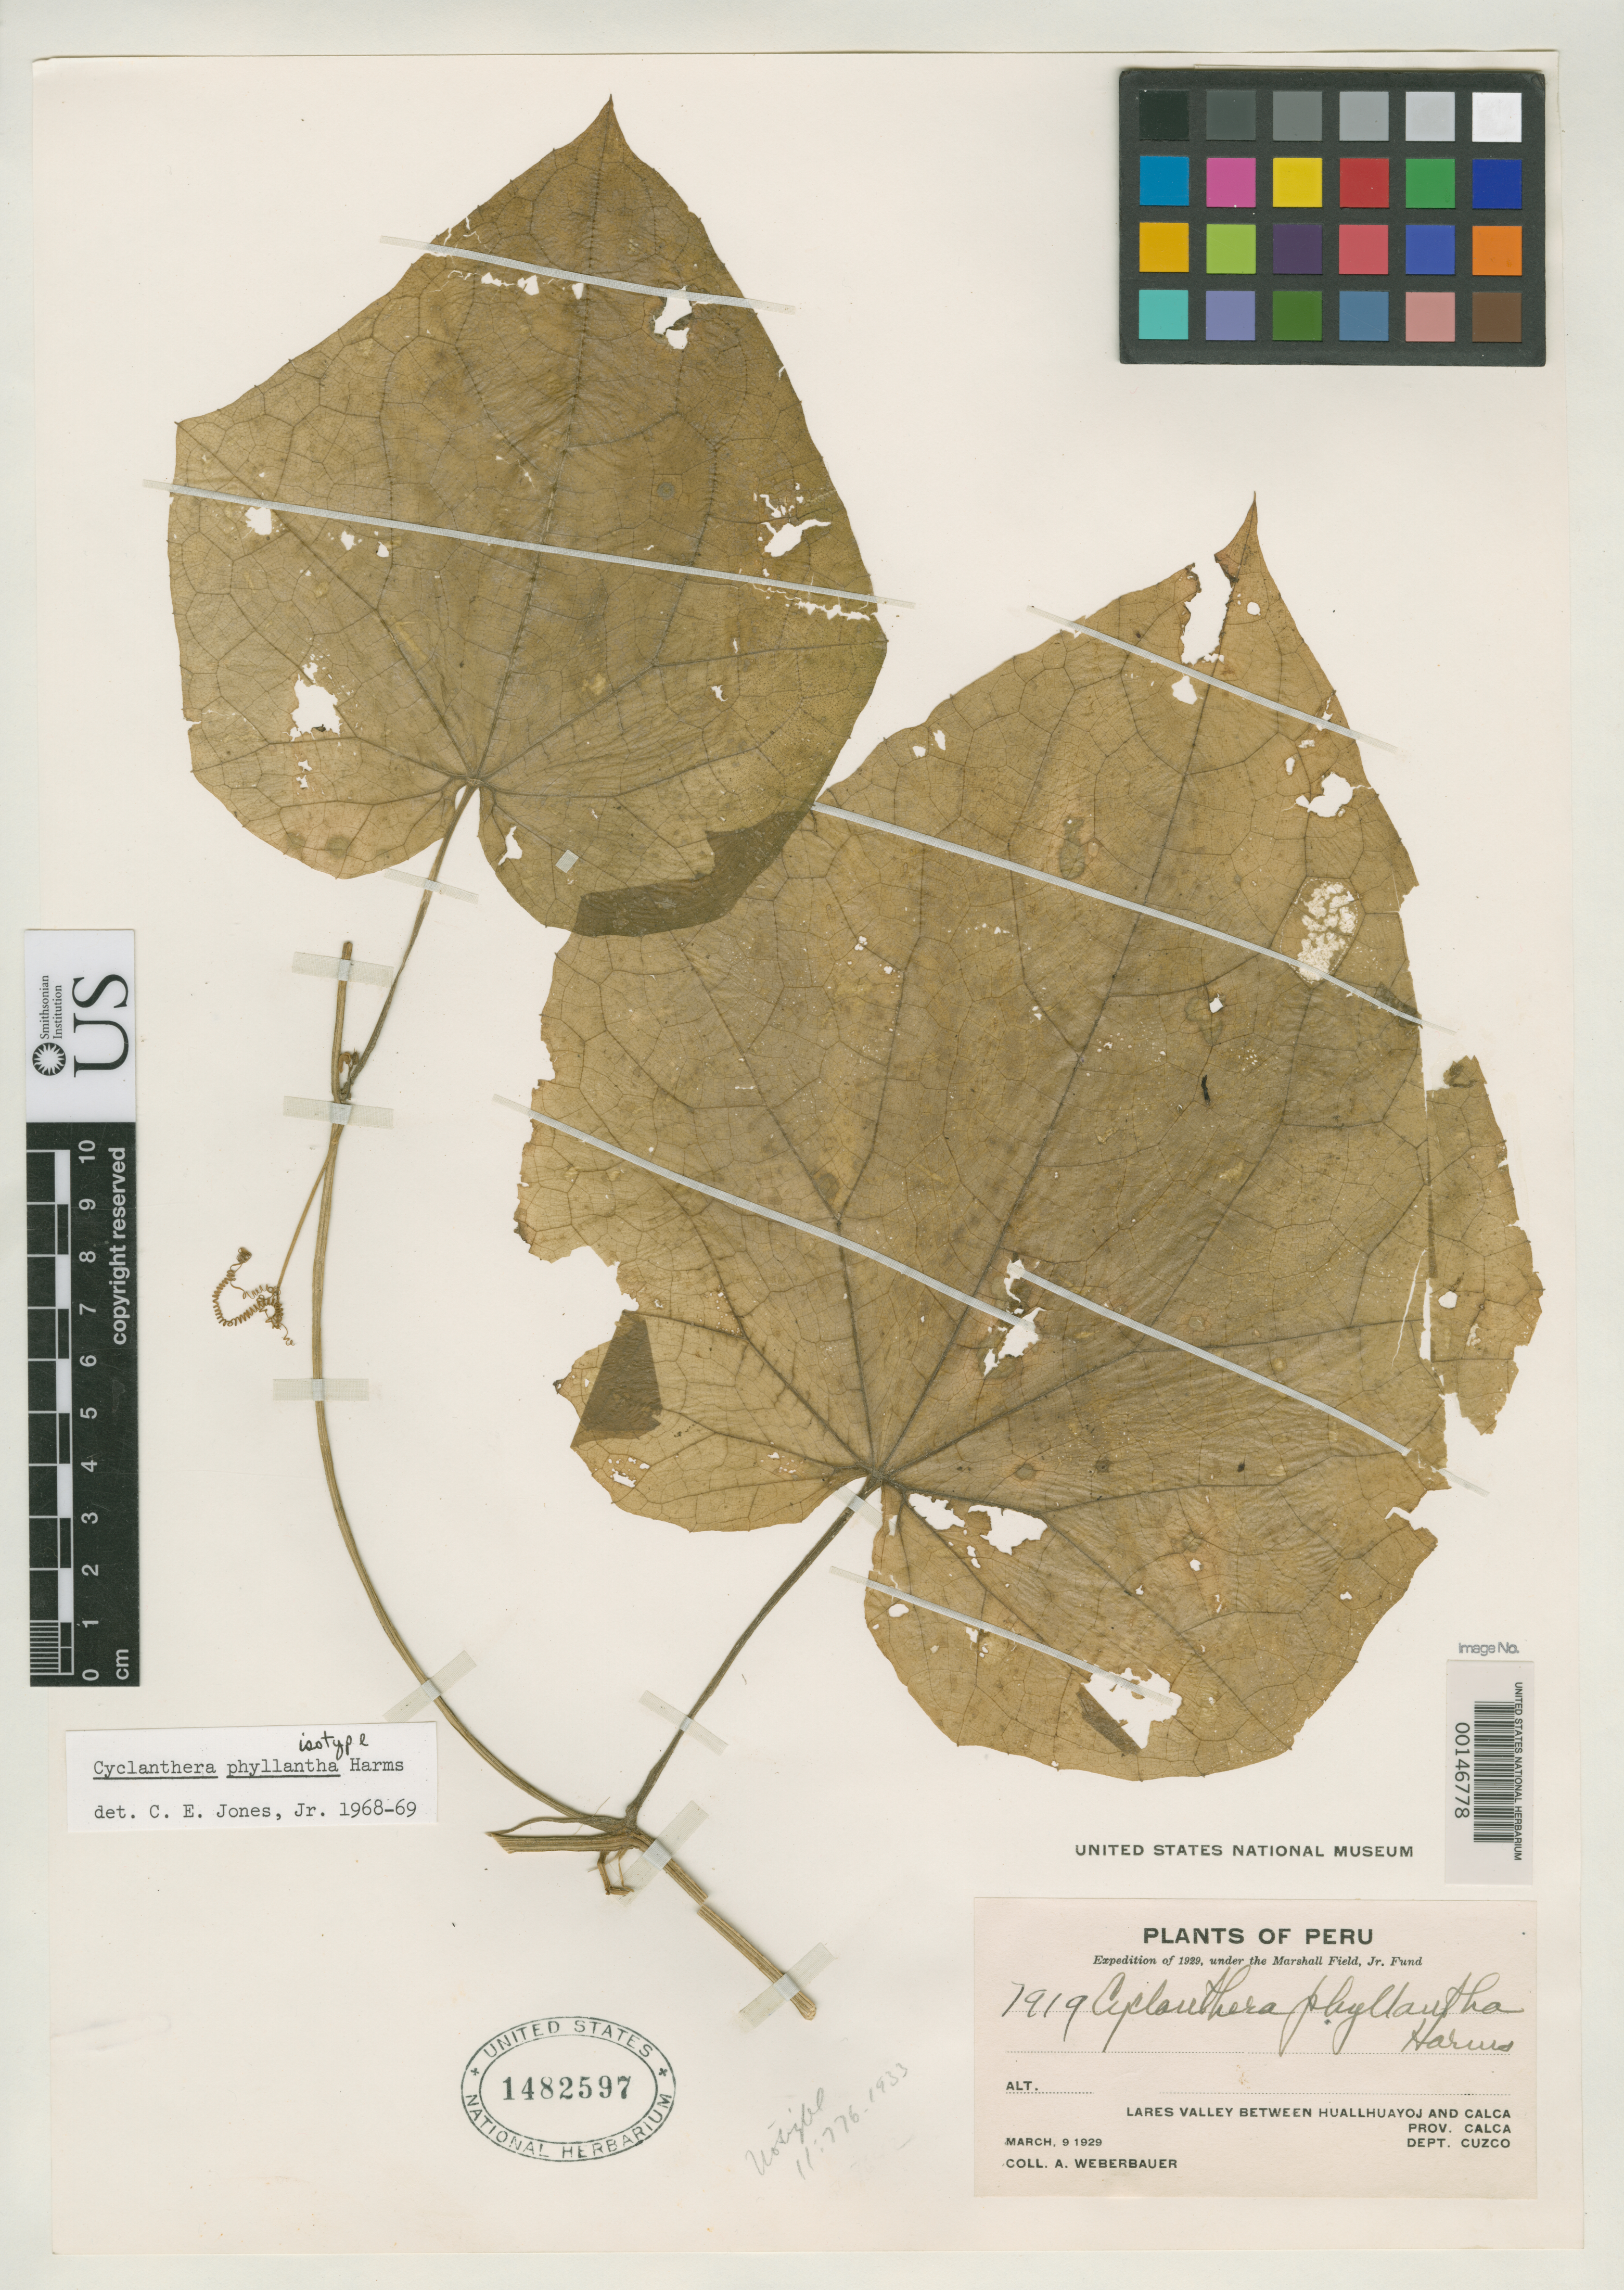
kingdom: Plantae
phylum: Tracheophyta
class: Magnoliopsida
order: Cucurbitales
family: Cucurbitaceae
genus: Cyclanthera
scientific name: Cyclanthera phyllantha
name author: Harms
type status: Isotype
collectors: A. Weberbauer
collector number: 7919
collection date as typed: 09 Mar 1929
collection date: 1929-03-09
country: Peru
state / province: Cusco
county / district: Calca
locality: Lares Valley between Huallhuayca and Calca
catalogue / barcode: US 1482597